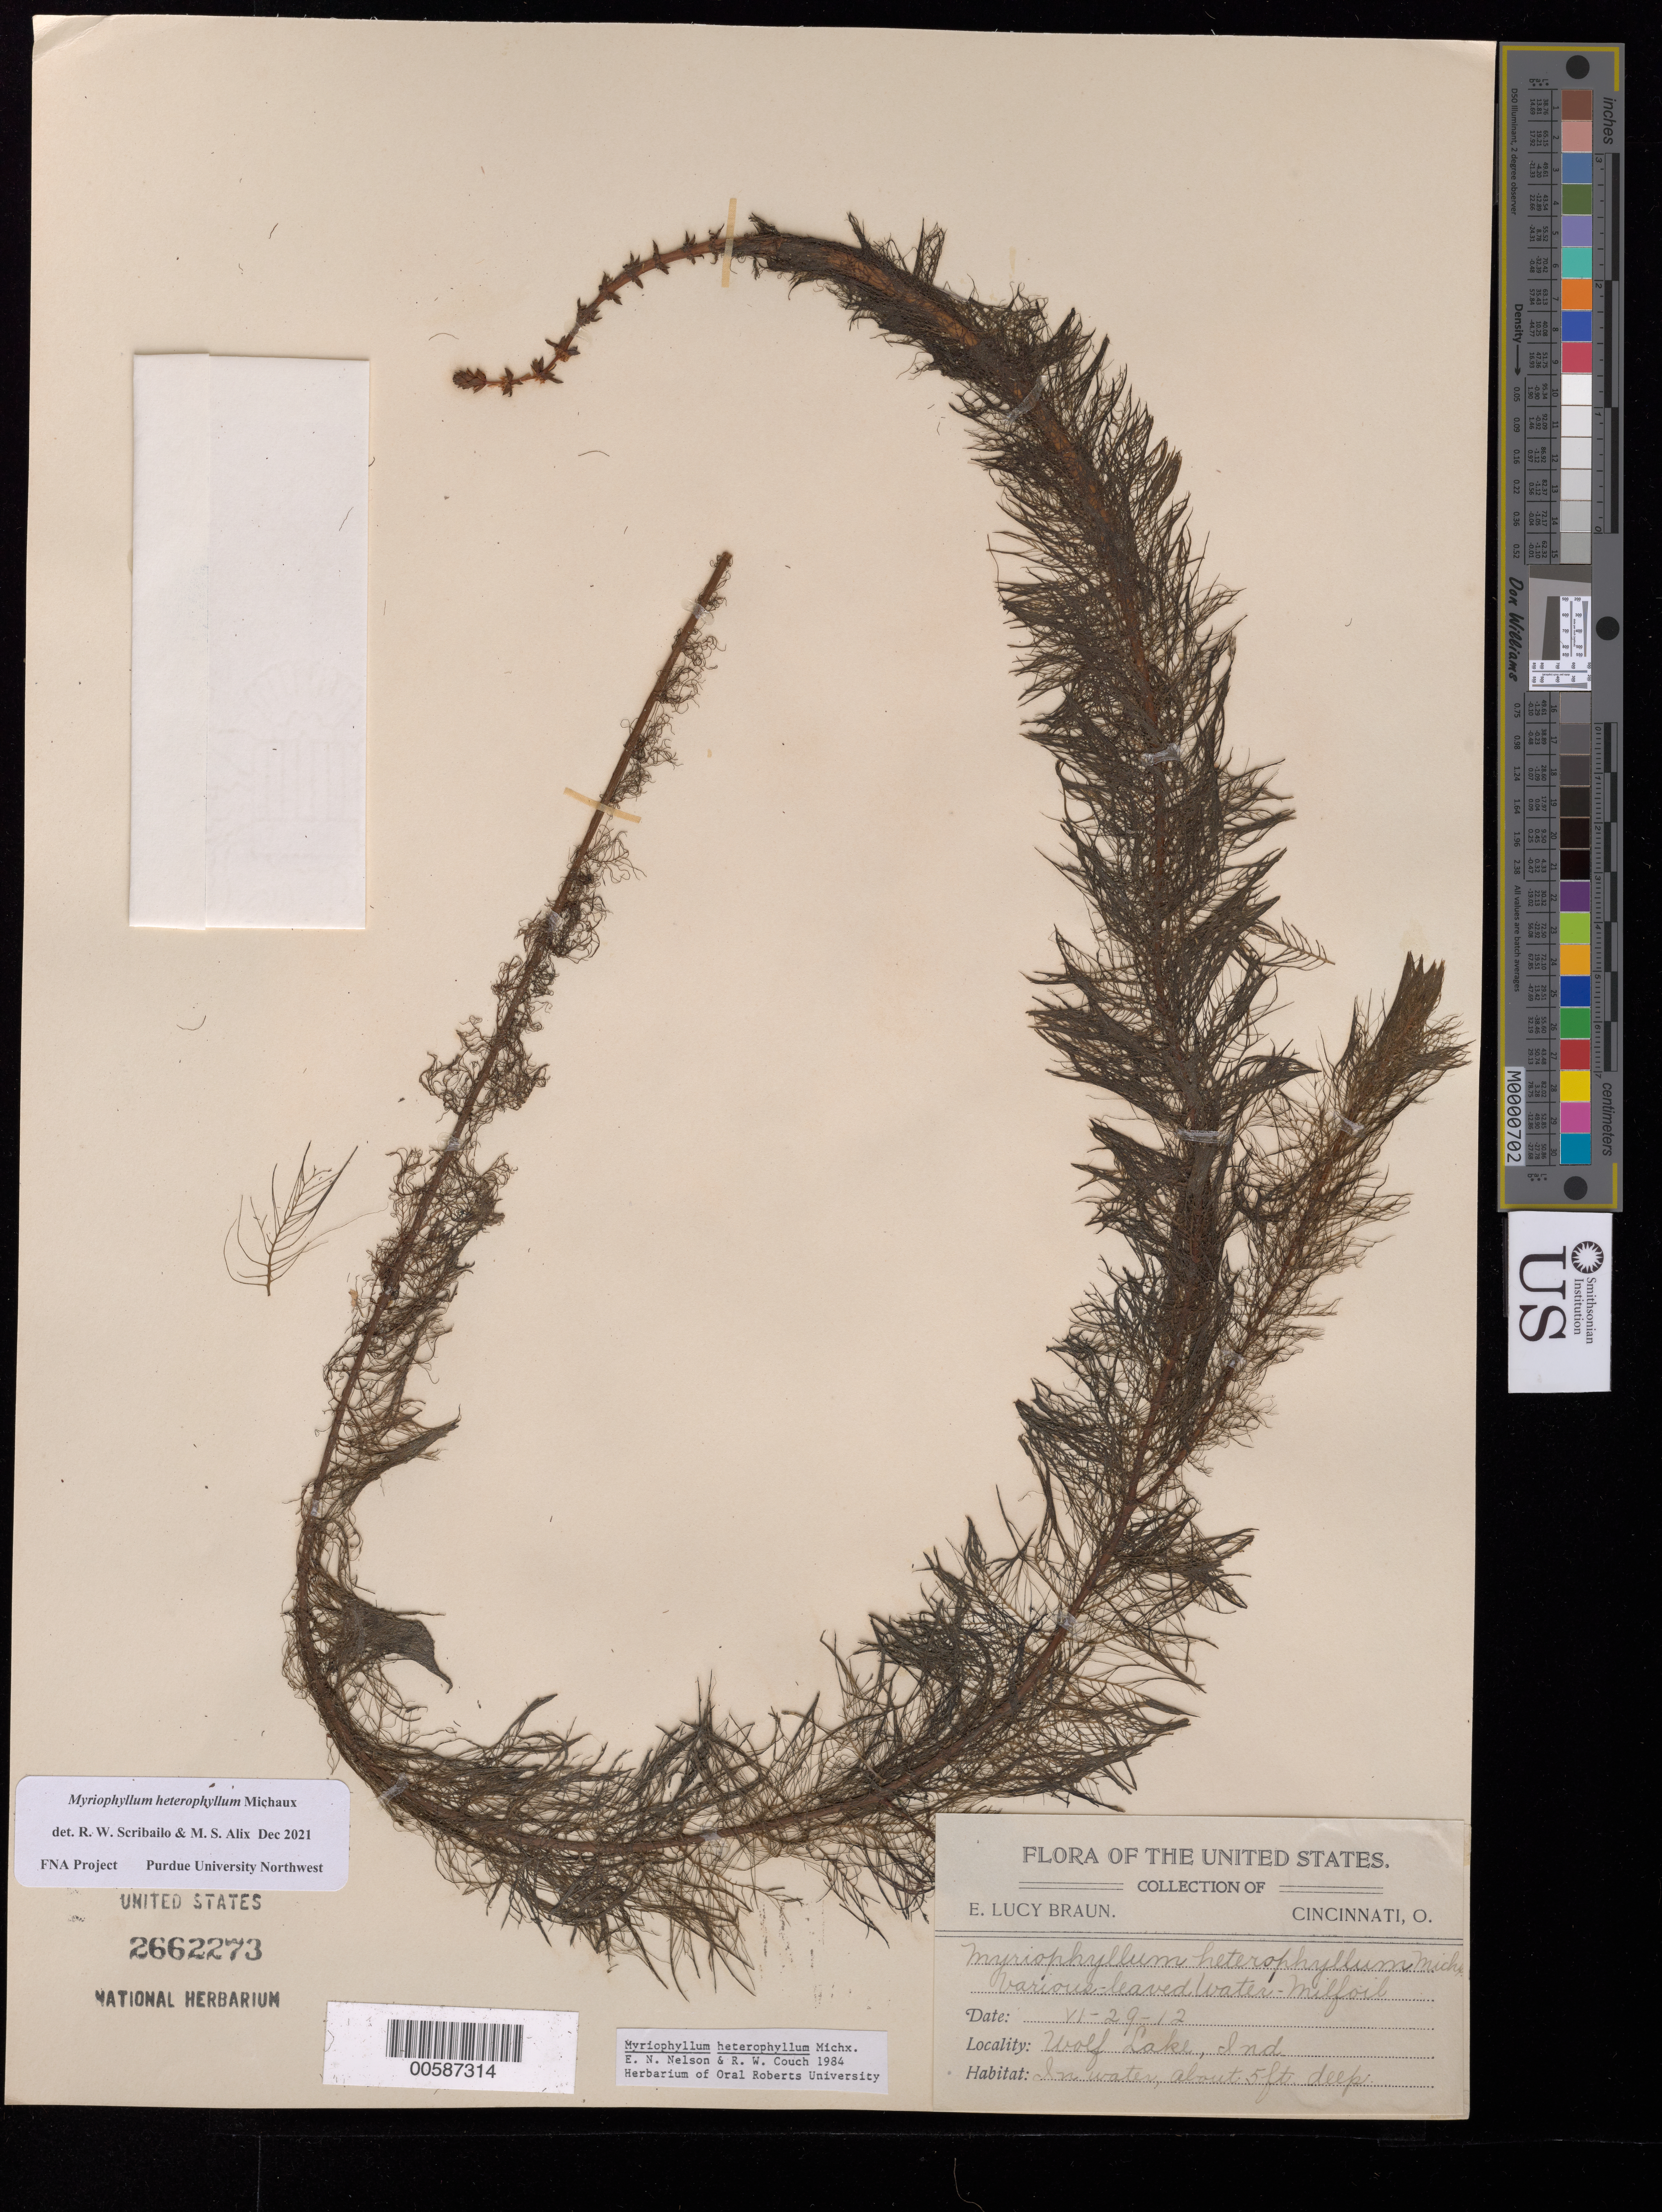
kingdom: Plantae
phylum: Tracheophyta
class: Magnoliopsida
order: Saxifragales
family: Haloragaceae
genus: Myriophyllum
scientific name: Myriophyllum heterophyllum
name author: Michx.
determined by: Scribailo, R. W.; Alix, M. S.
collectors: E. L. Braun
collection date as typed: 29 Jun 1912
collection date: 1912-06-29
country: United States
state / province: Indiana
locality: Wolf Lake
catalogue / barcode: US 2662273